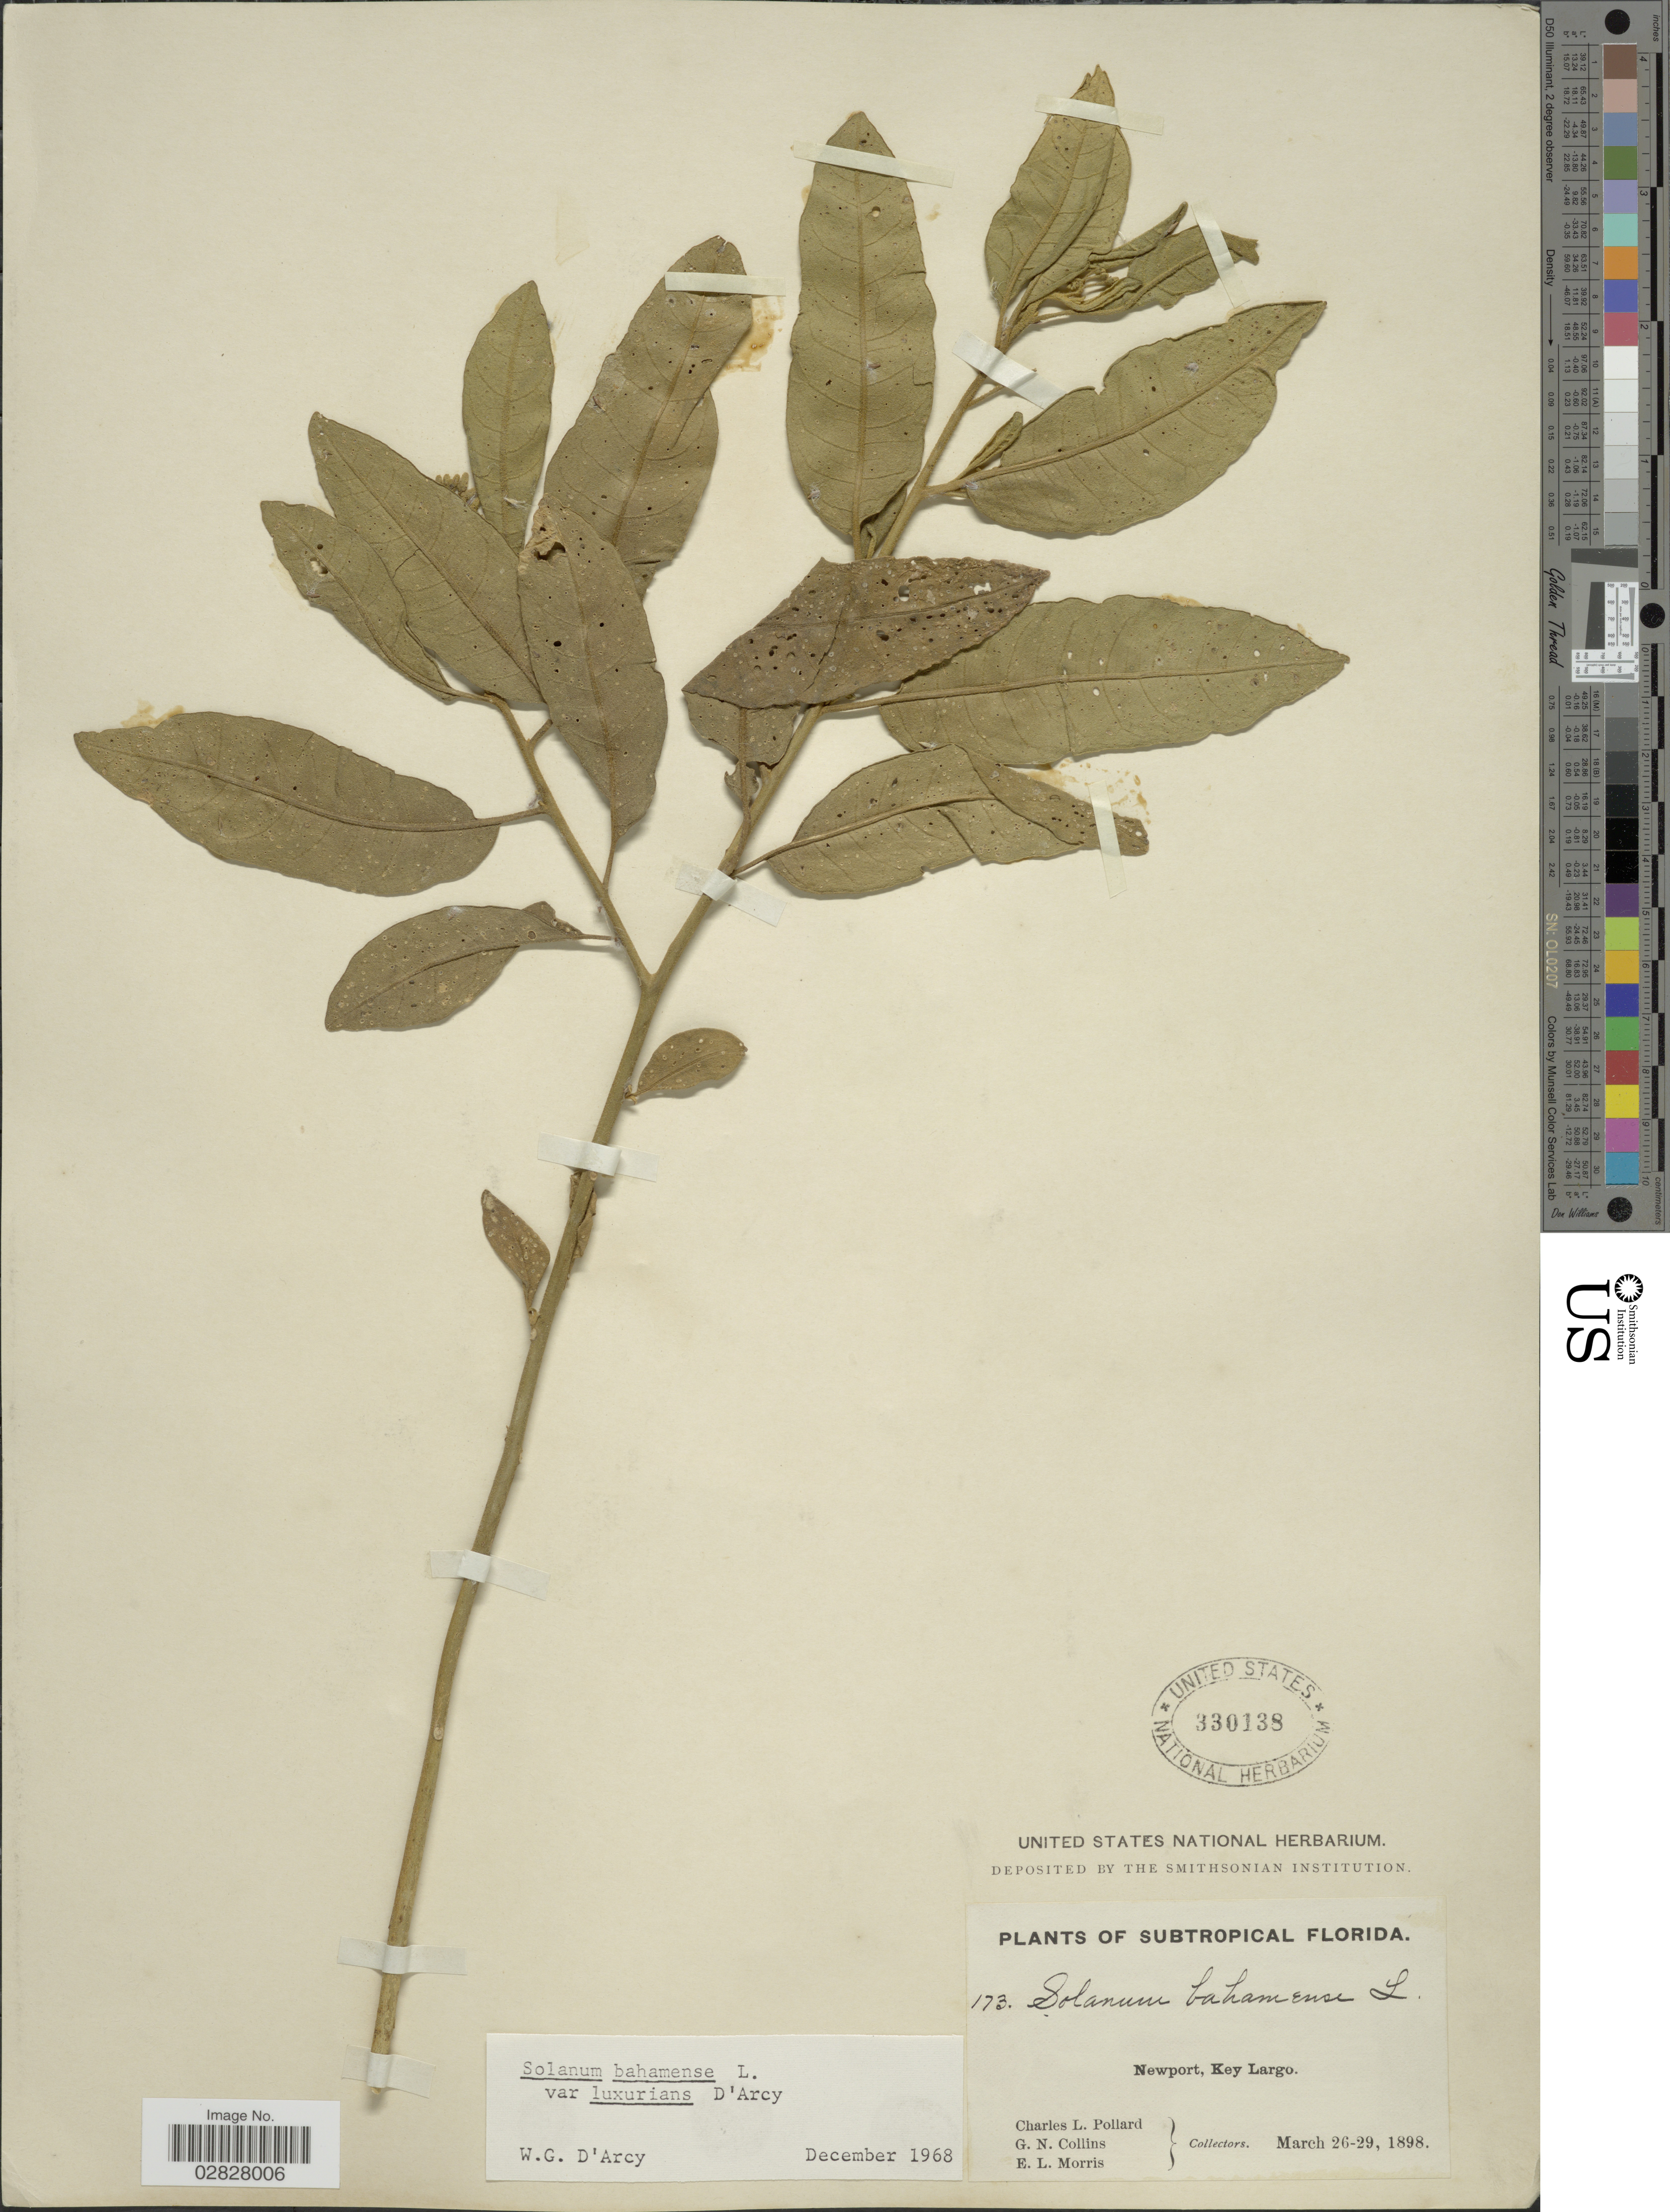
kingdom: Plantae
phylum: Tracheophyta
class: Magnoliopsida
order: Solanales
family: Solanaceae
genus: Solanum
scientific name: Solanum bahamense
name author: L.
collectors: C. L. Pollard, G. Collins & E. Morris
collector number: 173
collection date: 1898-03-26/1898-03-29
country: United States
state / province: Florida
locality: Subtropical Florida. Newport, Key Largo.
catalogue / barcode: US 330138